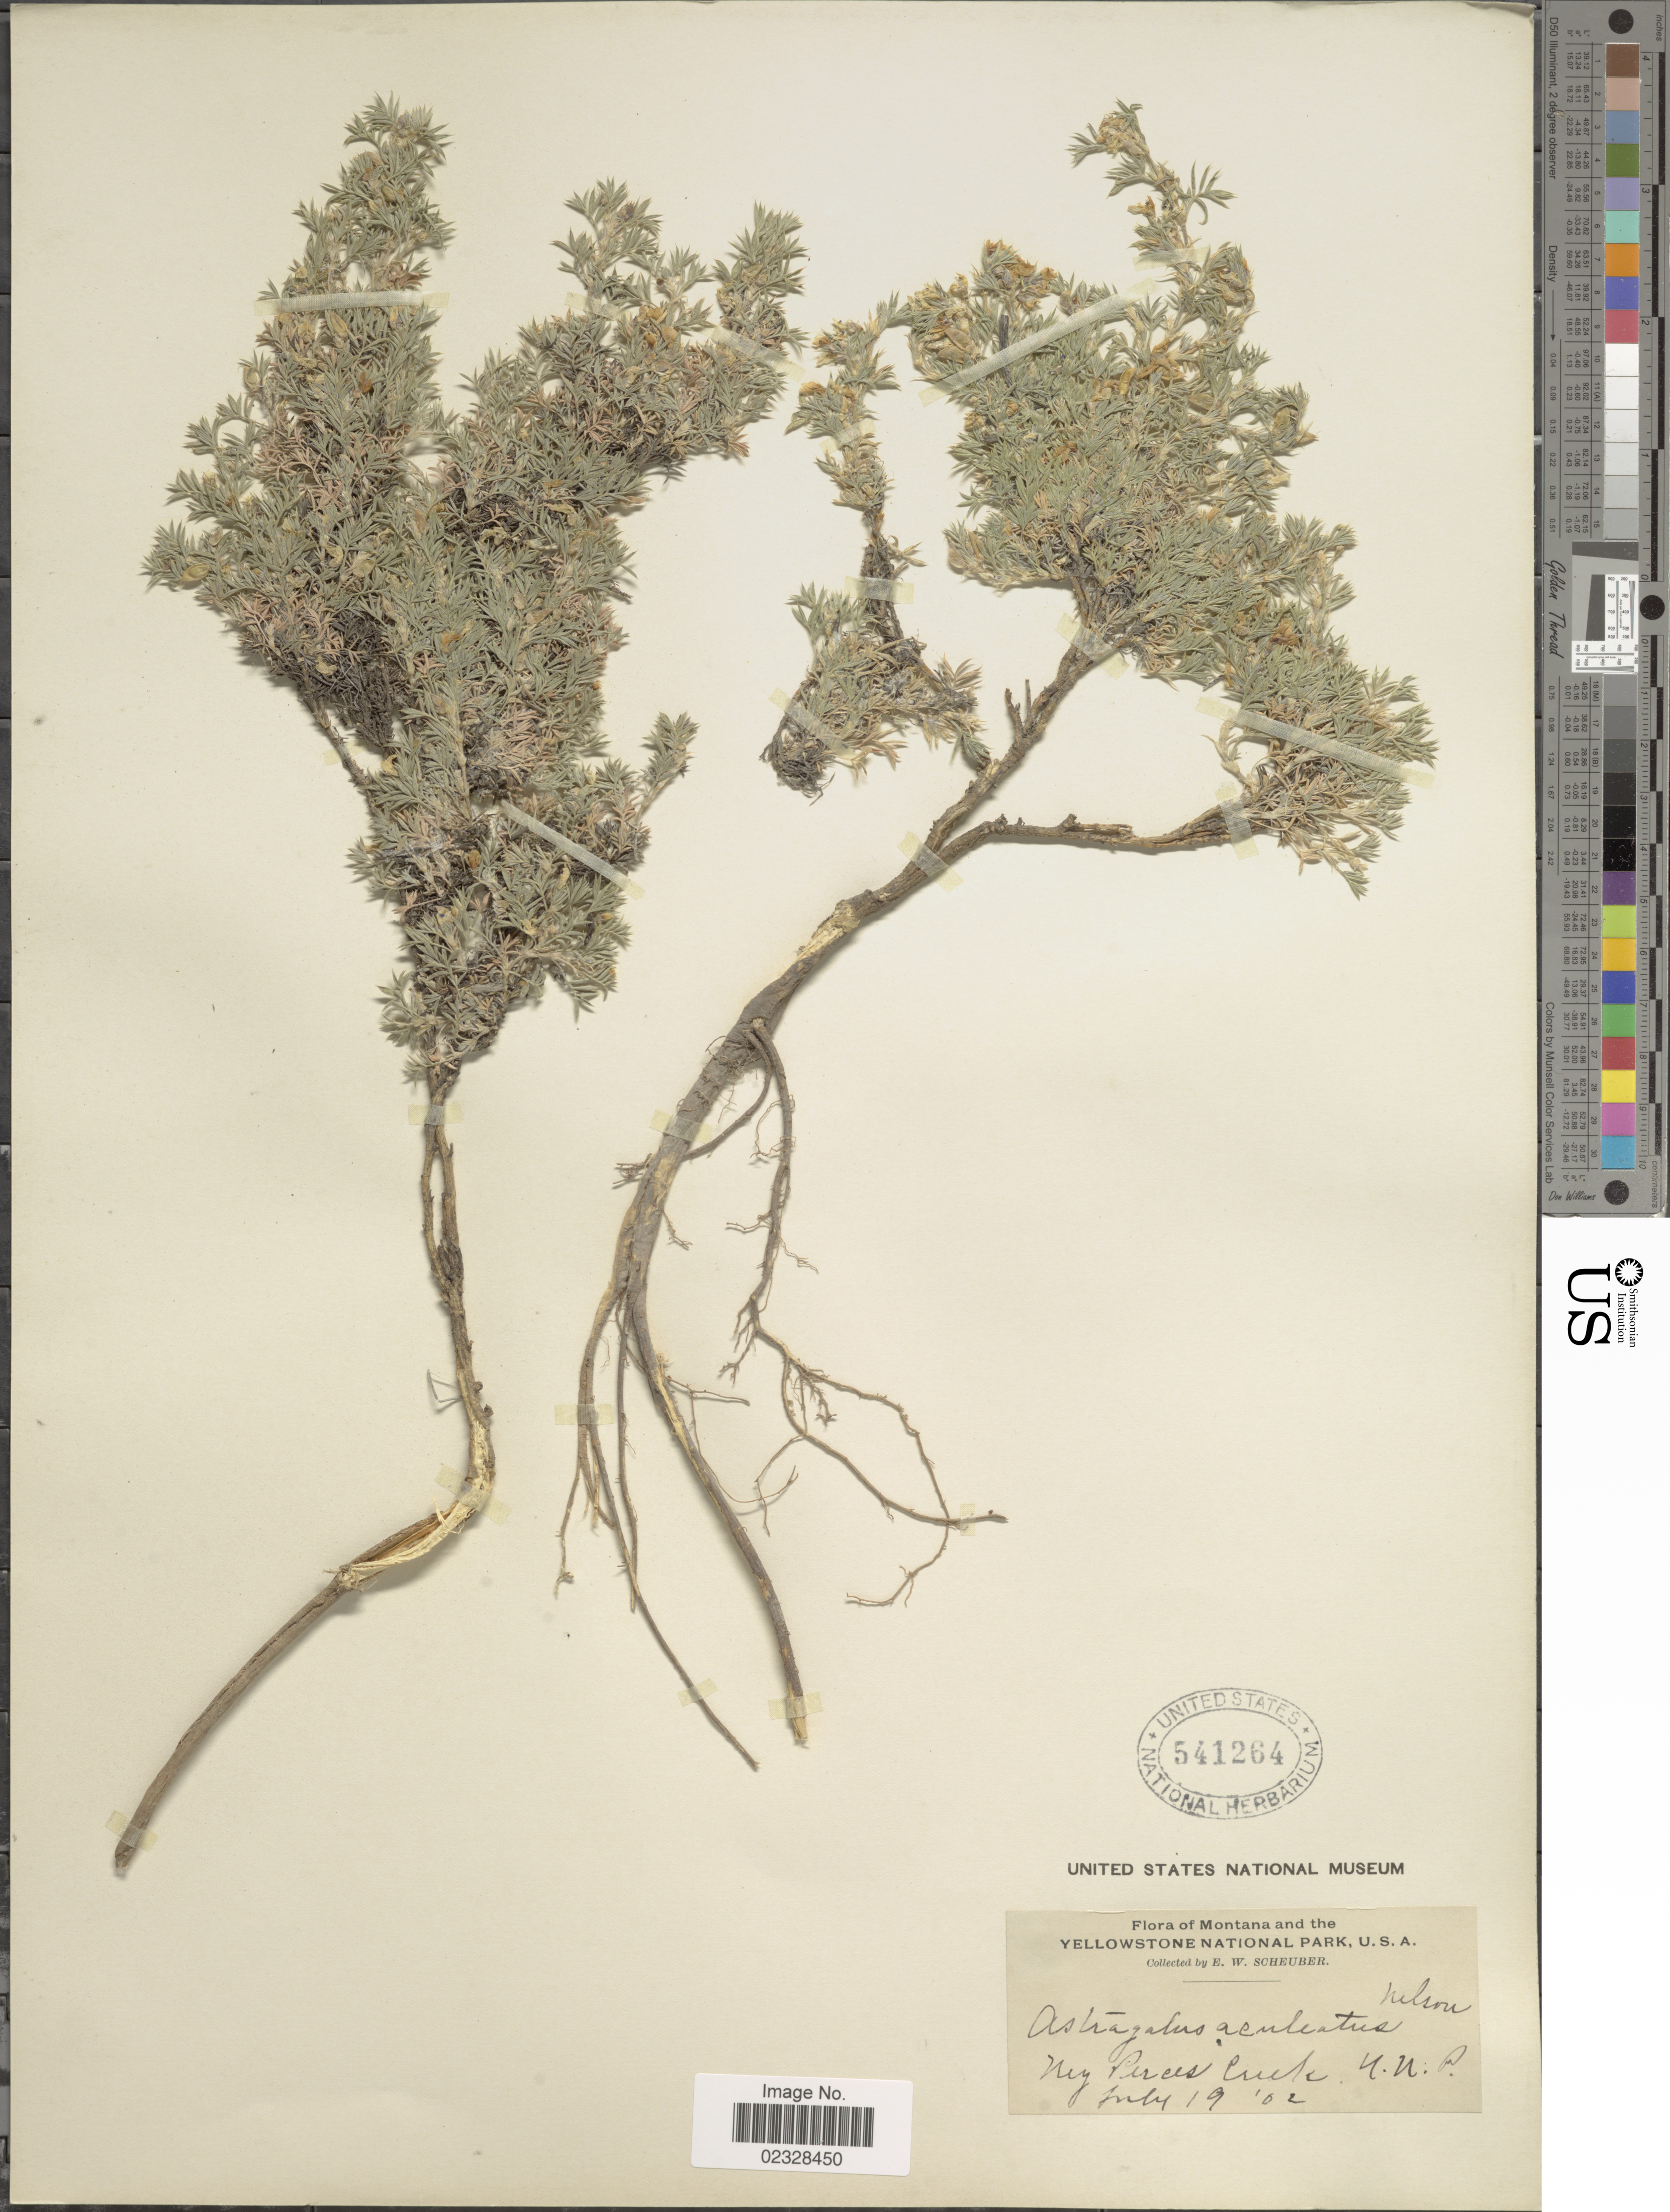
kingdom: Plantae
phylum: Tracheophyta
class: Magnoliopsida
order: Fabales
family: Fabaceae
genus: Astragalus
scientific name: Astragalus aculeatus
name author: A. Nelson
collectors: E. Scheuber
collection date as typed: Transcribed d/m/y: 19/7/2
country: United States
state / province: Wyoming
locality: Montana and the Yellowstone National Park, U.S.A. Nez Perces Creek, Y.N.P.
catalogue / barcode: US 541264